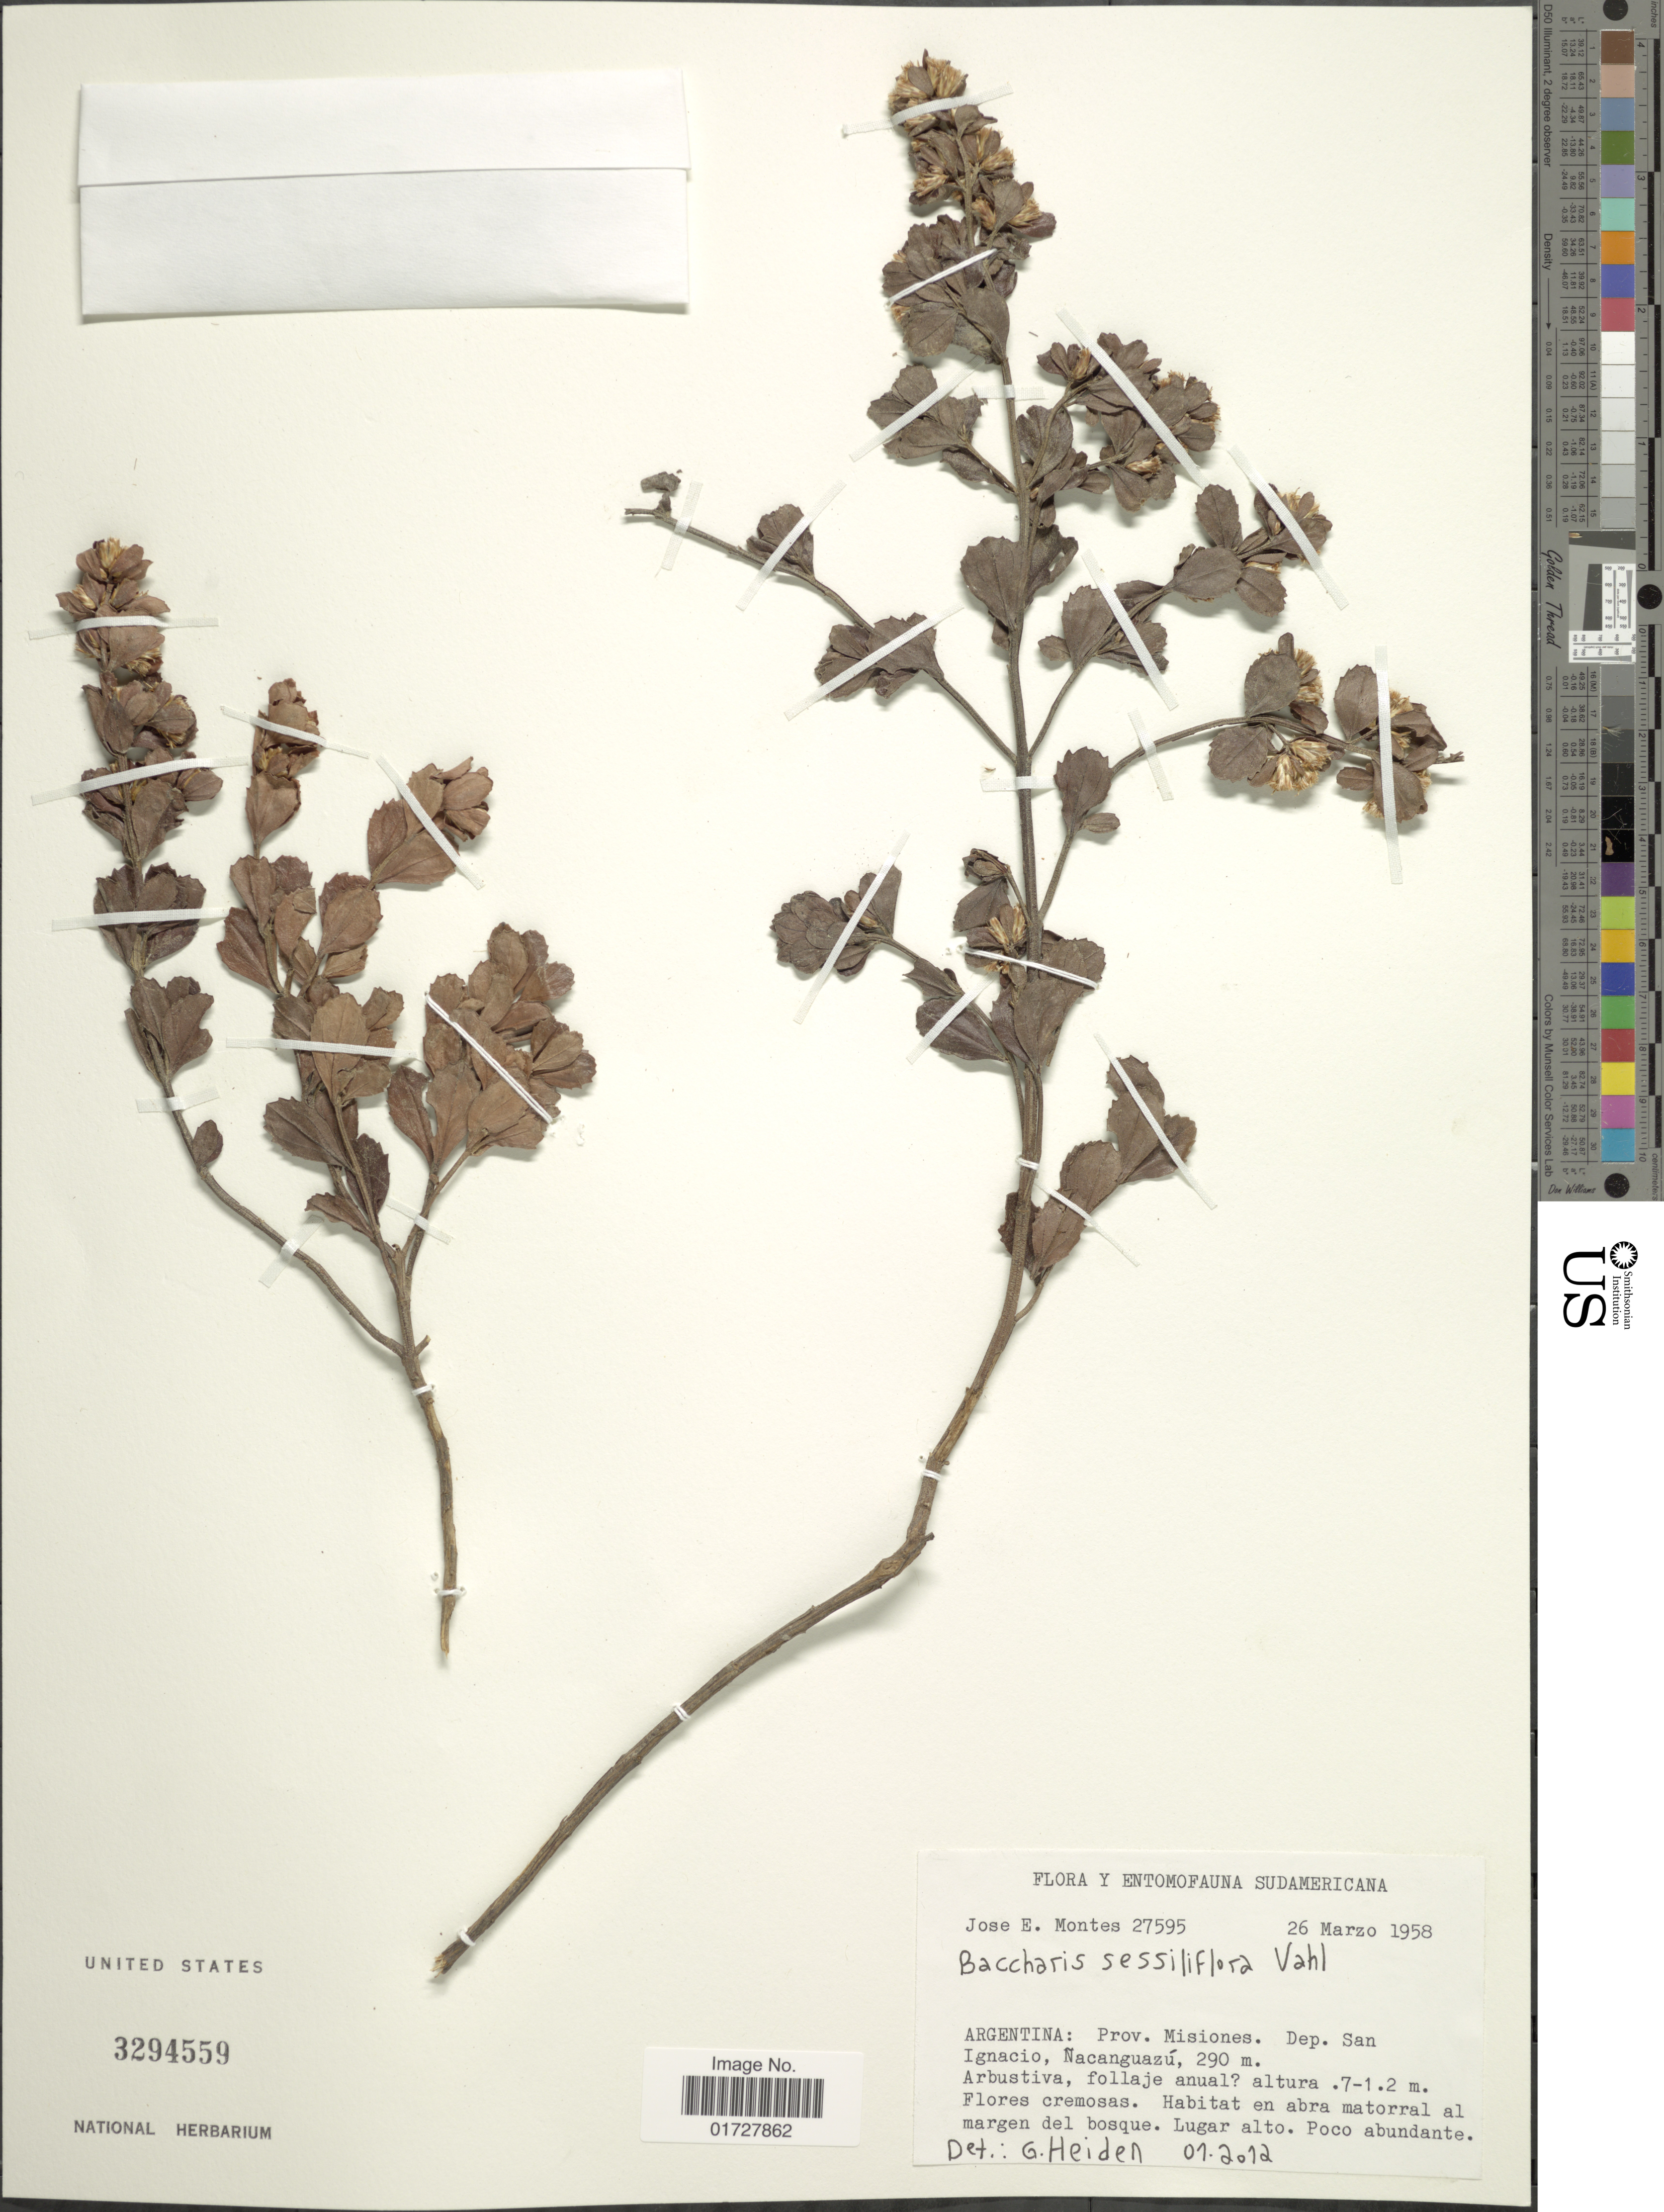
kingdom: Plantae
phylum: Tracheophyta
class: Magnoliopsida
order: Asterales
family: Asteraceae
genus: Baccharis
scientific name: Baccharis sessiliflora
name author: Vahl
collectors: J. E. Montes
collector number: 27595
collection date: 1958-03-26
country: Argentina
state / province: Misiones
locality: Dep. San Ignacio, Nacanguazu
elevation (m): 290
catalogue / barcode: US 3294559